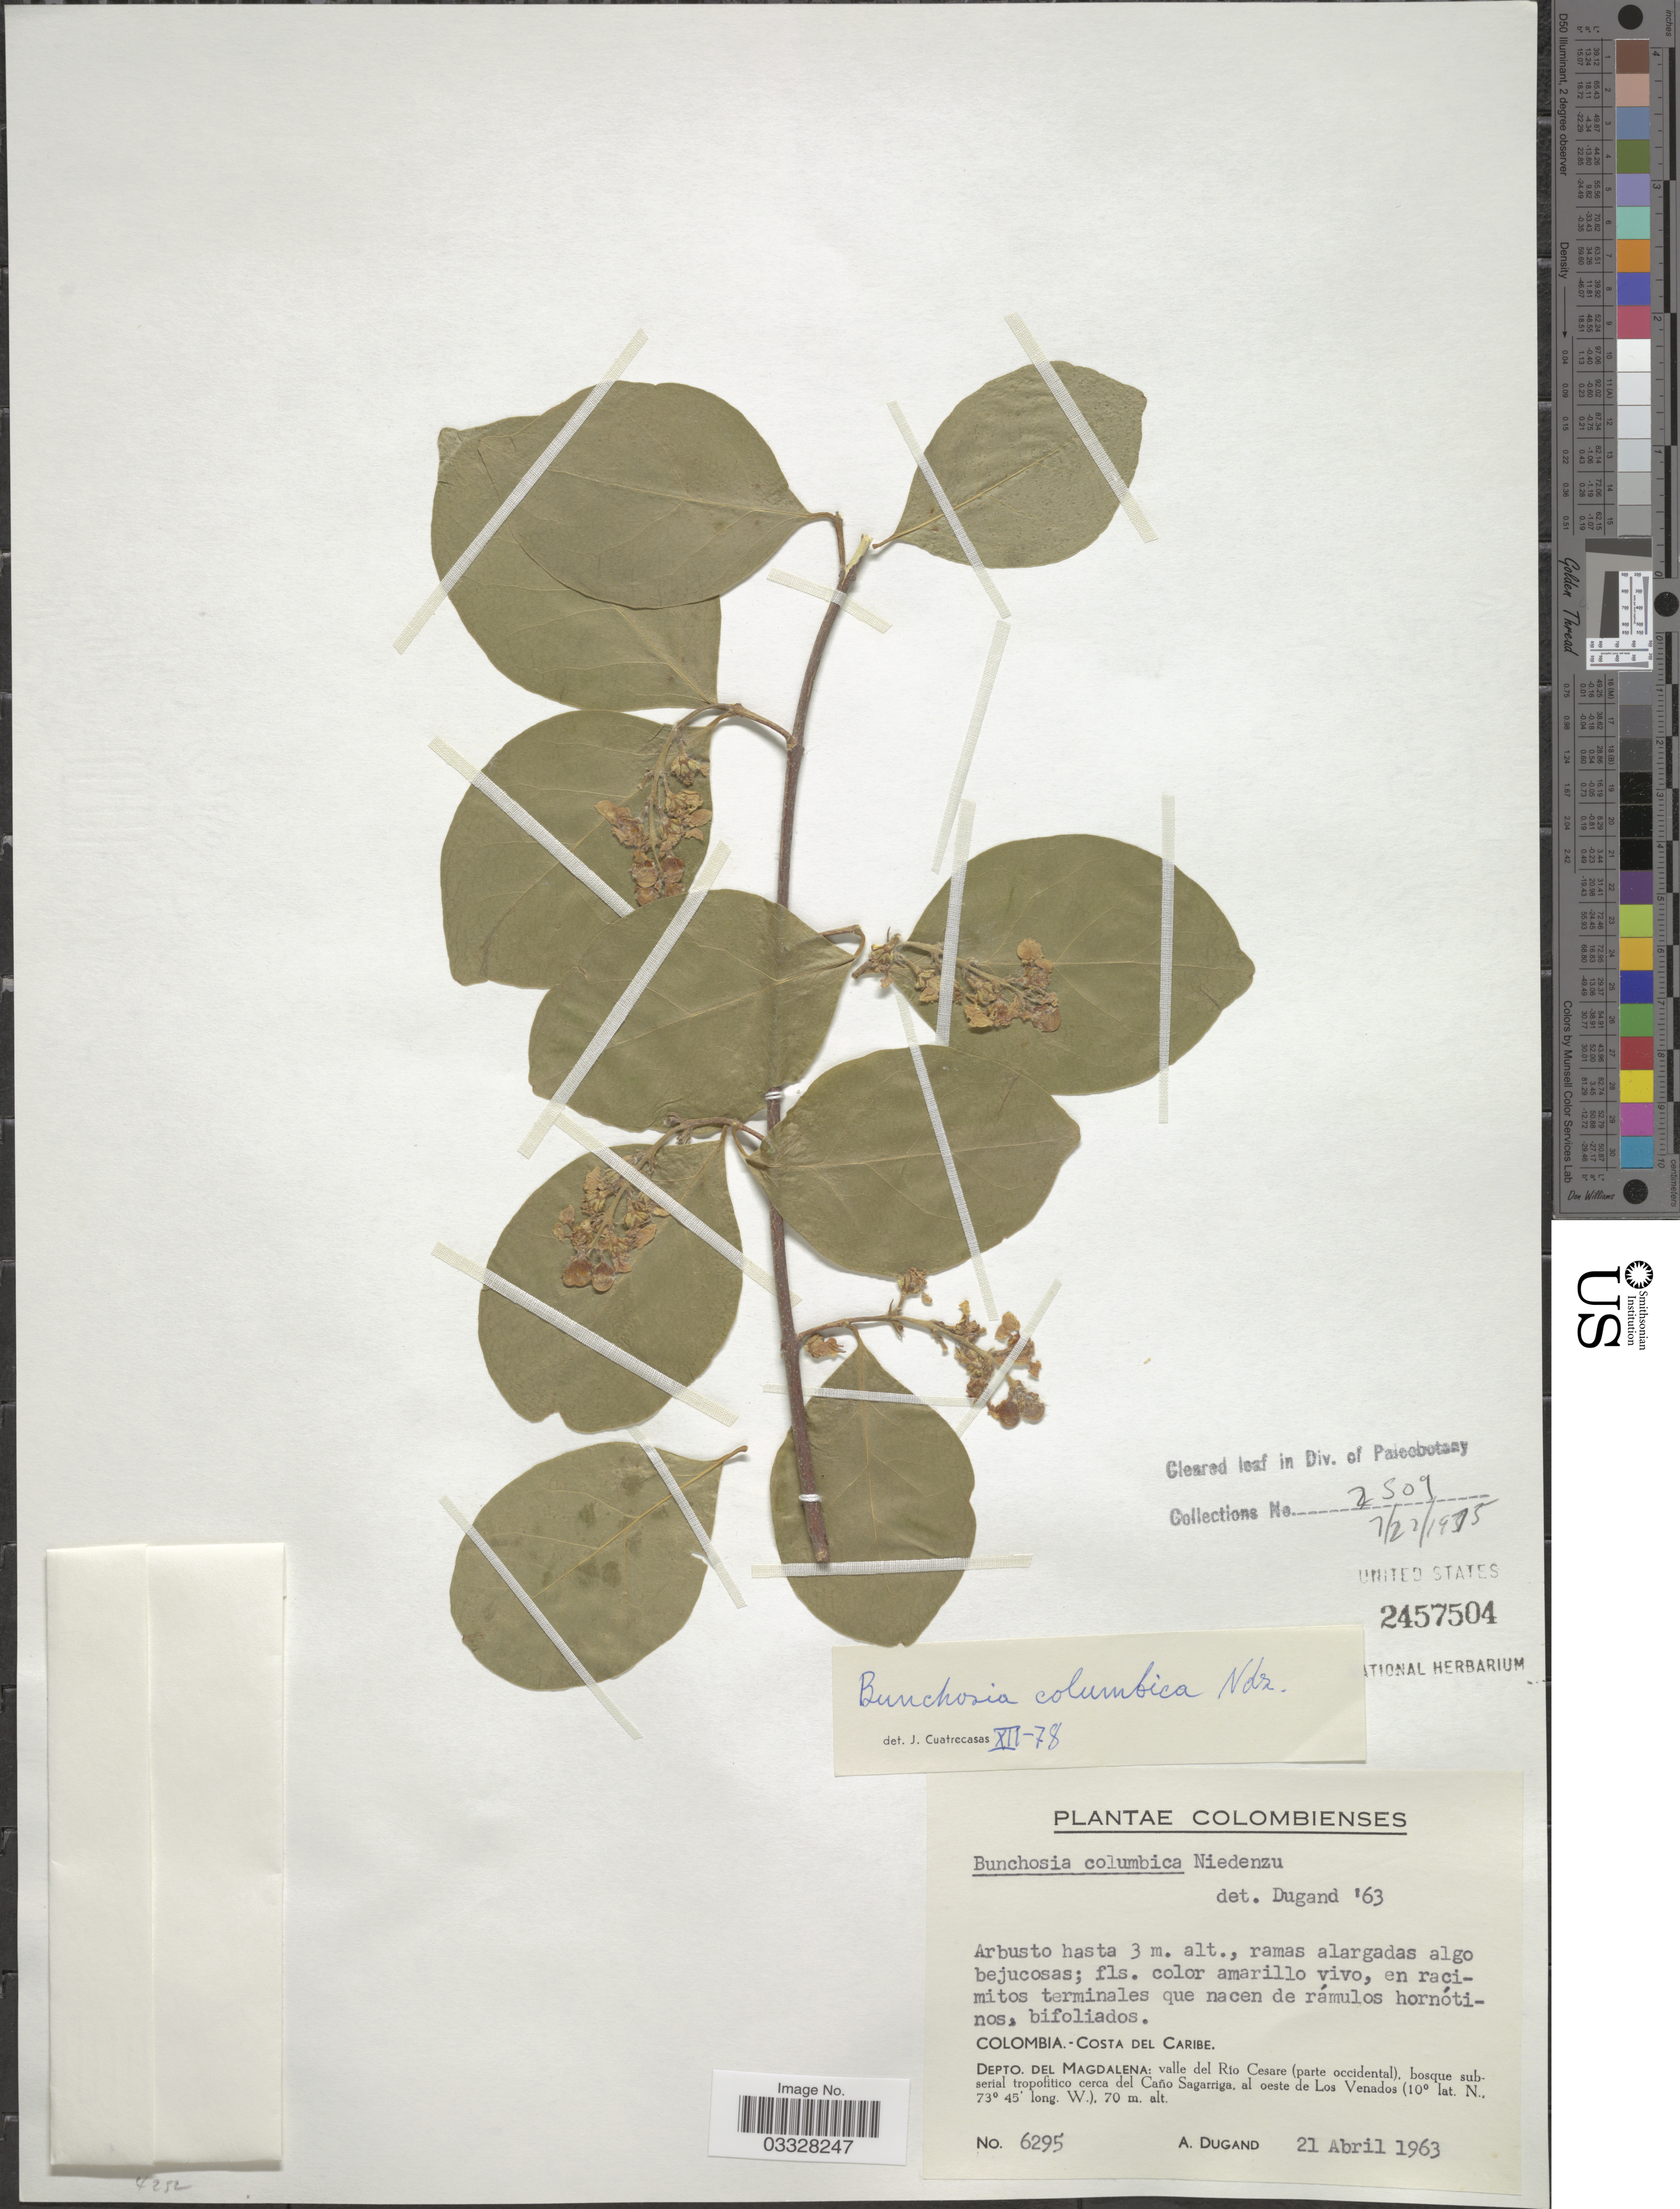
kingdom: Plantae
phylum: Tracheophyta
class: Magnoliopsida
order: Malpighiales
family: Malpighiaceae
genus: Bunchosia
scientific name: Bunchosia columbica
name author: Nied.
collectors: A. Dugand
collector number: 6295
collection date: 1963-04-21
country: Colombia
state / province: Magdalena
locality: Costa del Caribe. Depto. del Magdalena: valle del Rio Cesare (parte occidental), bosque subserial tropofitico cerca del Caño Sagarriga, al oeste de Los Venados.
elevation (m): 70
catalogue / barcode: US 2457504